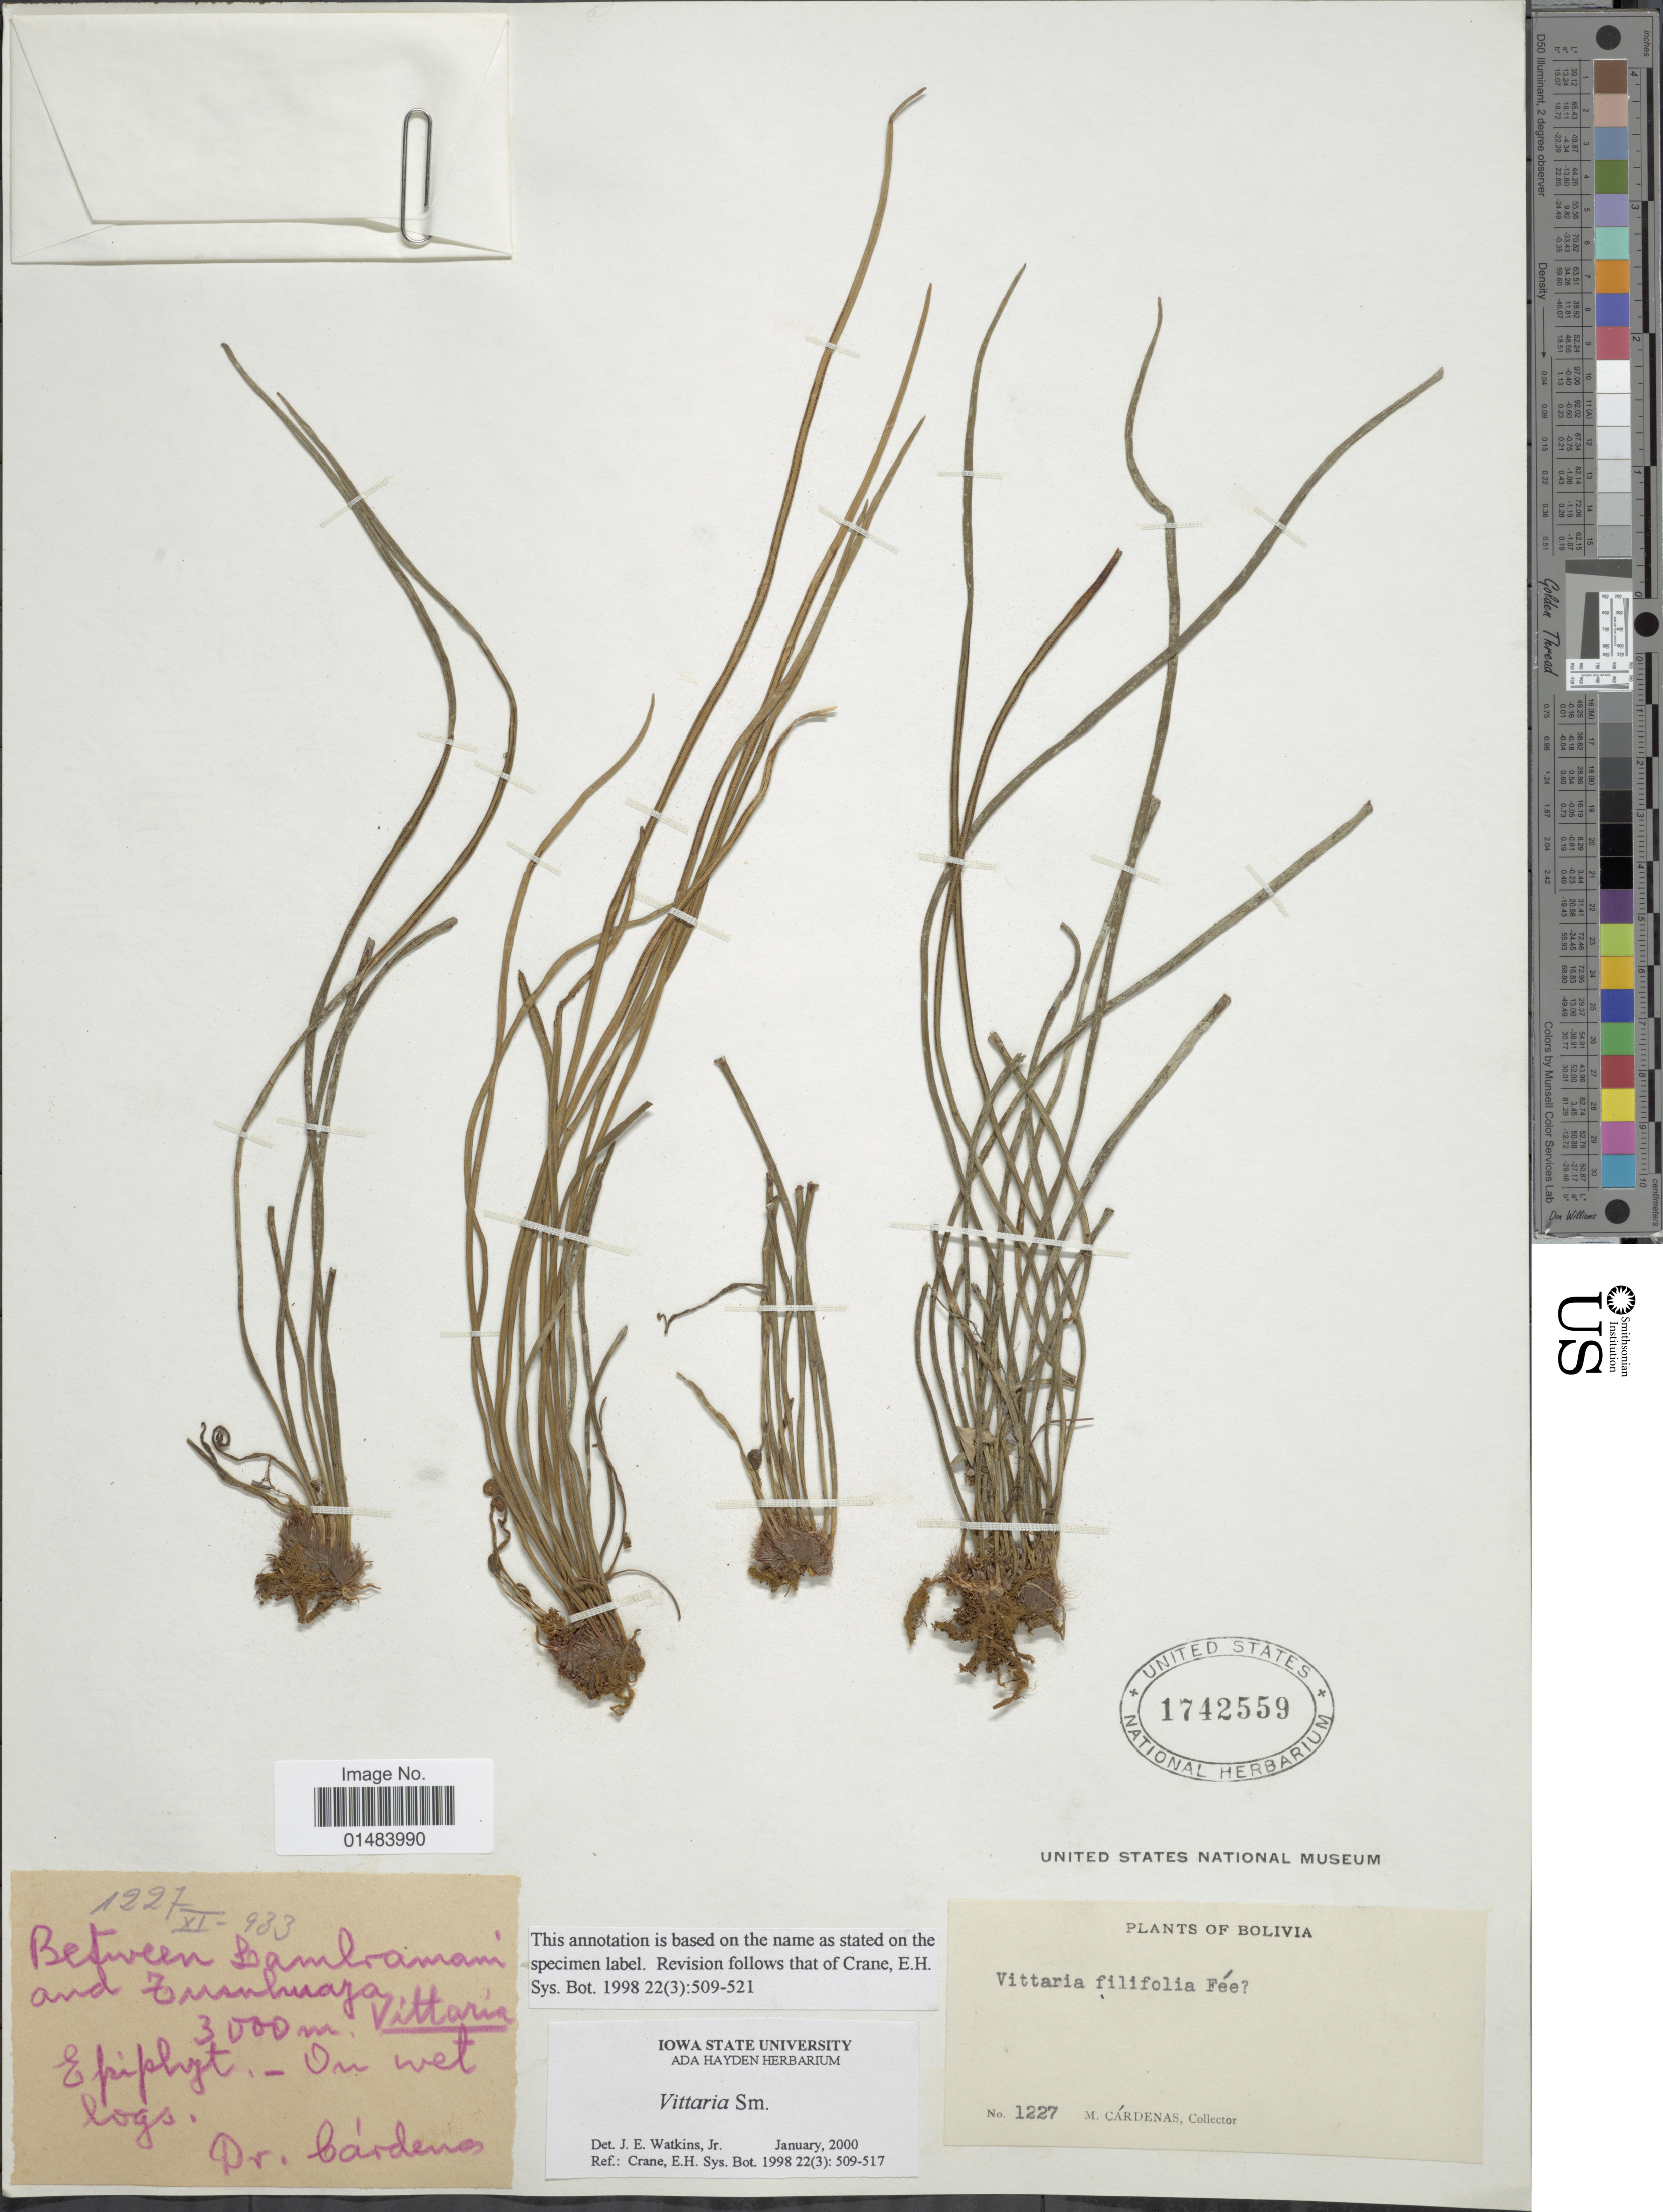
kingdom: Plantae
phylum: Tracheophyta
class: Polypodiopsida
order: Polypodiales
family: Pteridaceae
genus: Vittaria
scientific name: Vittaria graminifolia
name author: Kaulf.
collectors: M. Cárdenas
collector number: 1227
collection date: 1933-11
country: Bolivia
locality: Bolivia, between Lambramani and Tusuhuaya.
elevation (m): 3000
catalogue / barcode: US 1742559